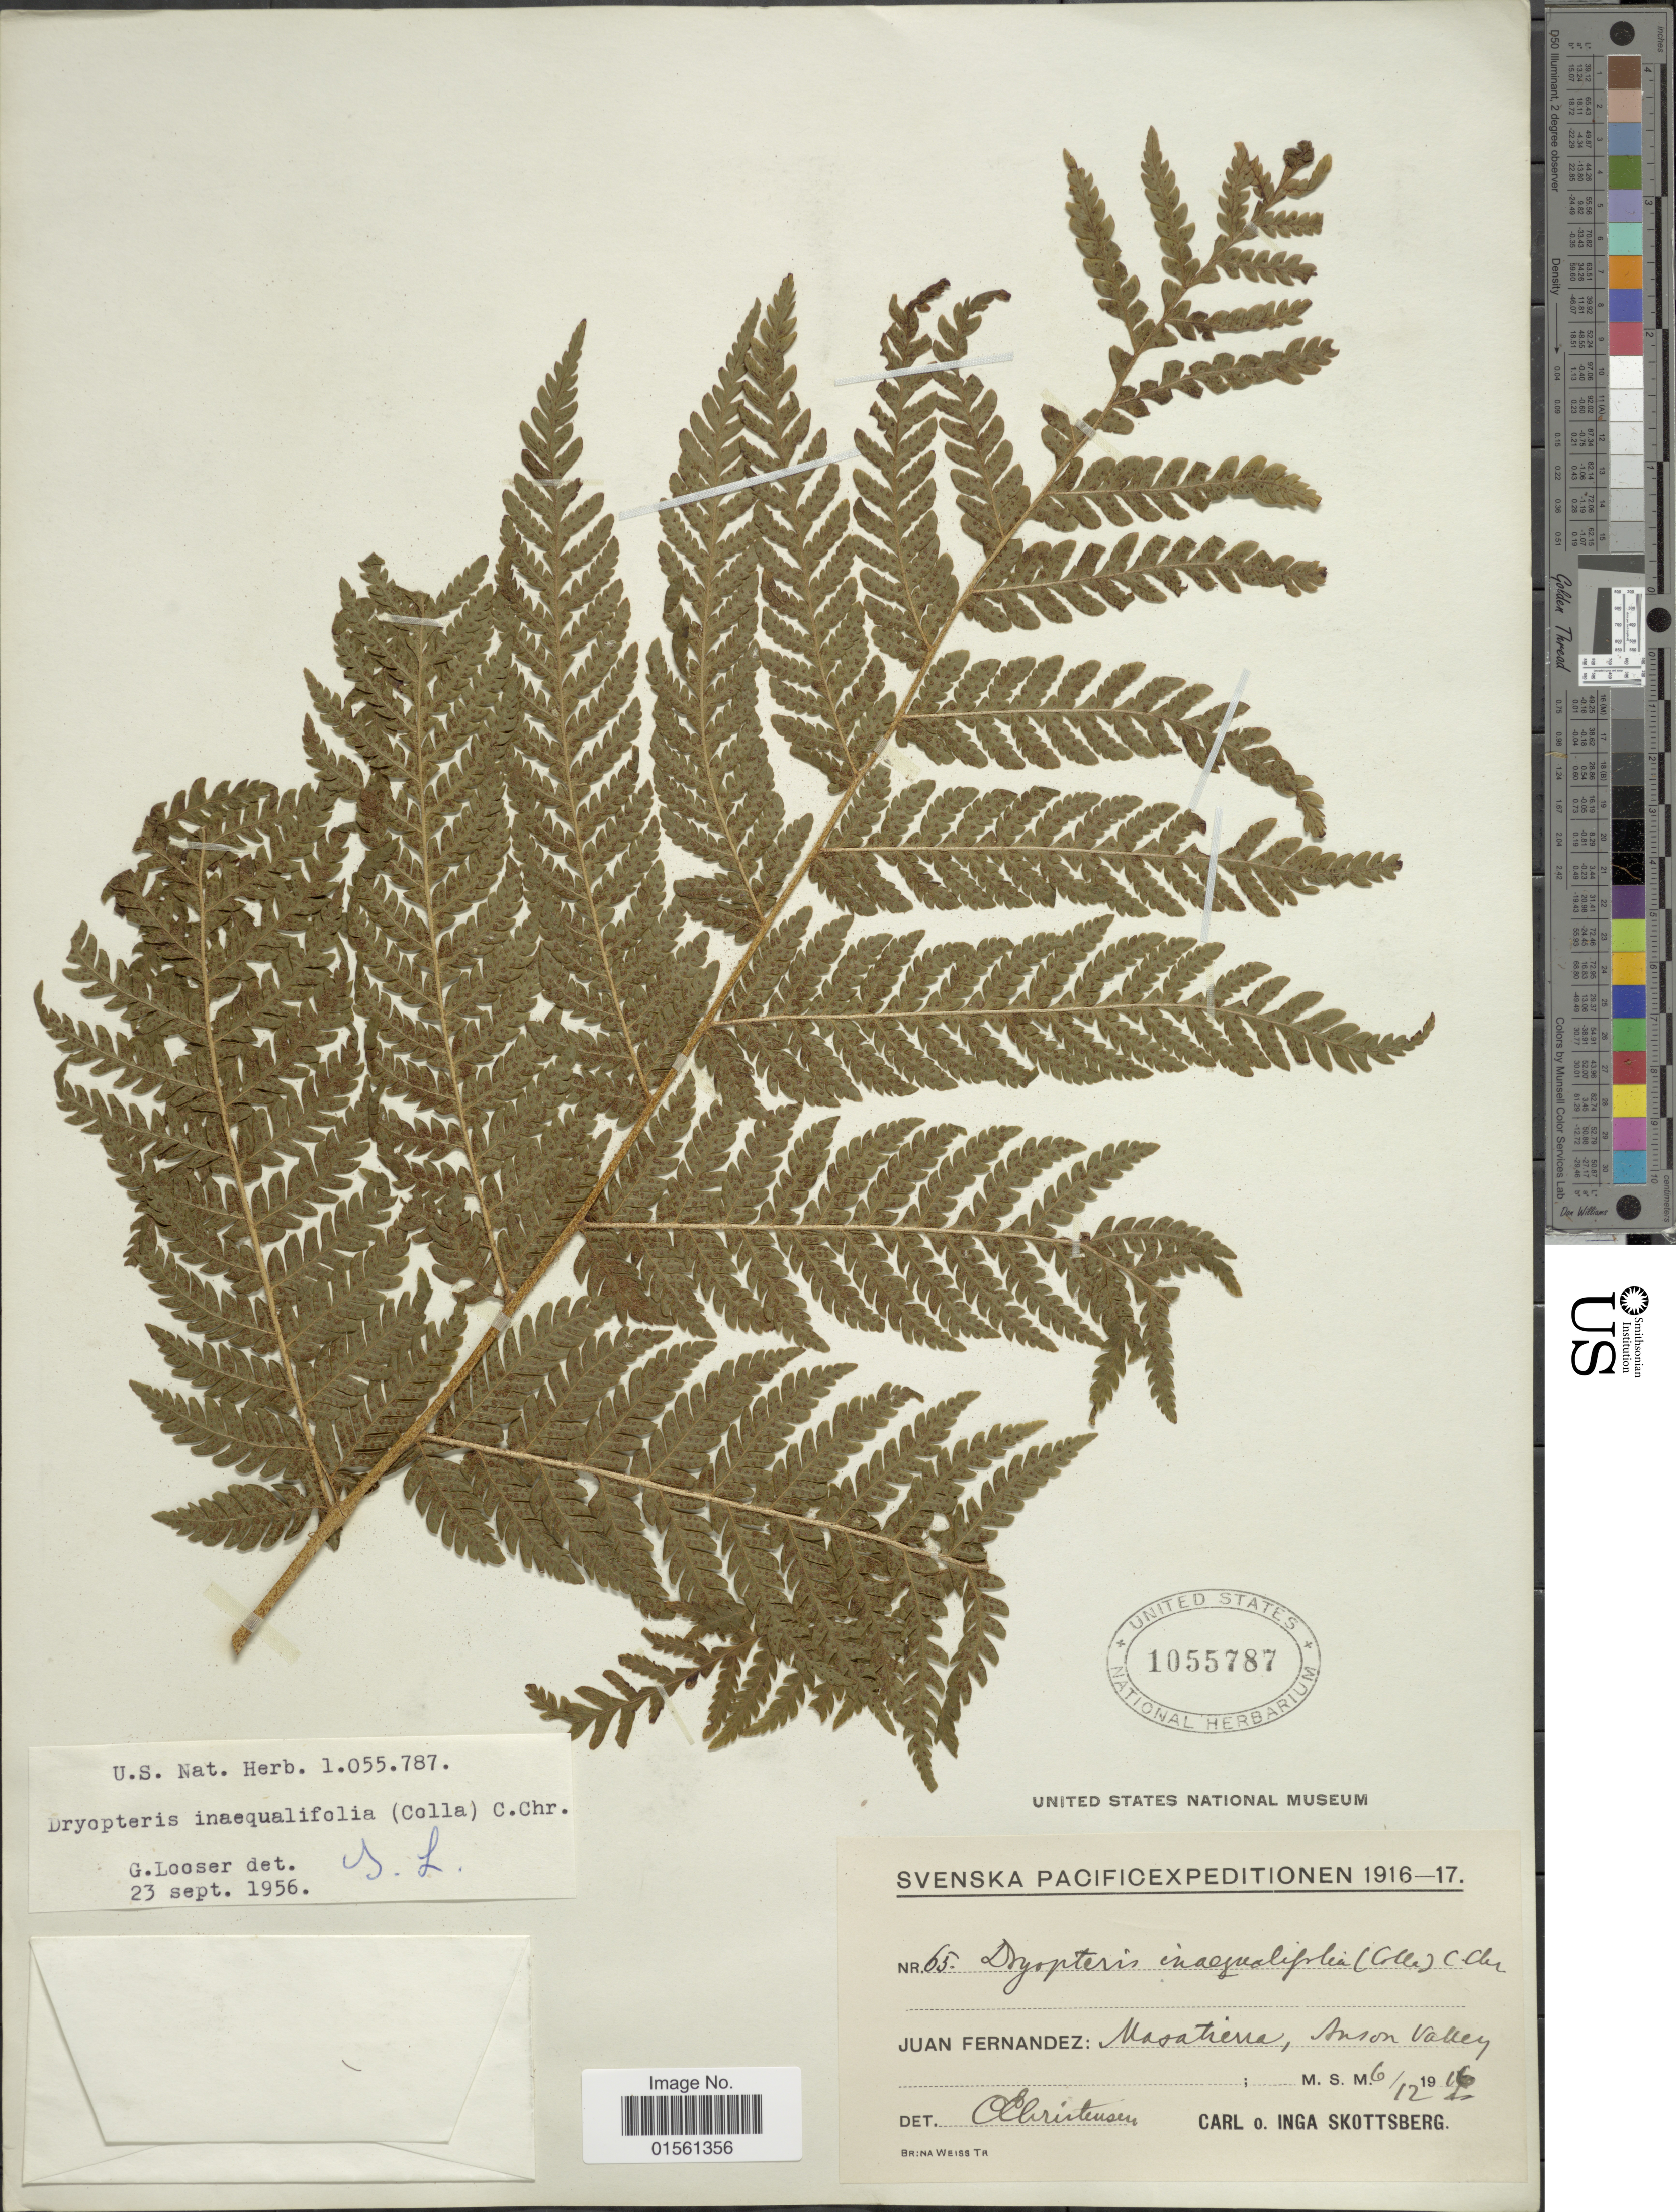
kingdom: Plantae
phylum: Tracheophyta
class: Polypodiopsida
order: Polypodiales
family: Dryopteridaceae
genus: Megalastrum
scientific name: Megalastrum inaequalifolium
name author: (Colla) A.R. Sm. & R.C. Moran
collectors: C. Skottsberg & I. Skottsberg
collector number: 65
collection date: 1916-12-06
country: Chile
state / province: Valparaíso (V)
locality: Masatierra, Anson Valley.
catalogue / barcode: US 1055787